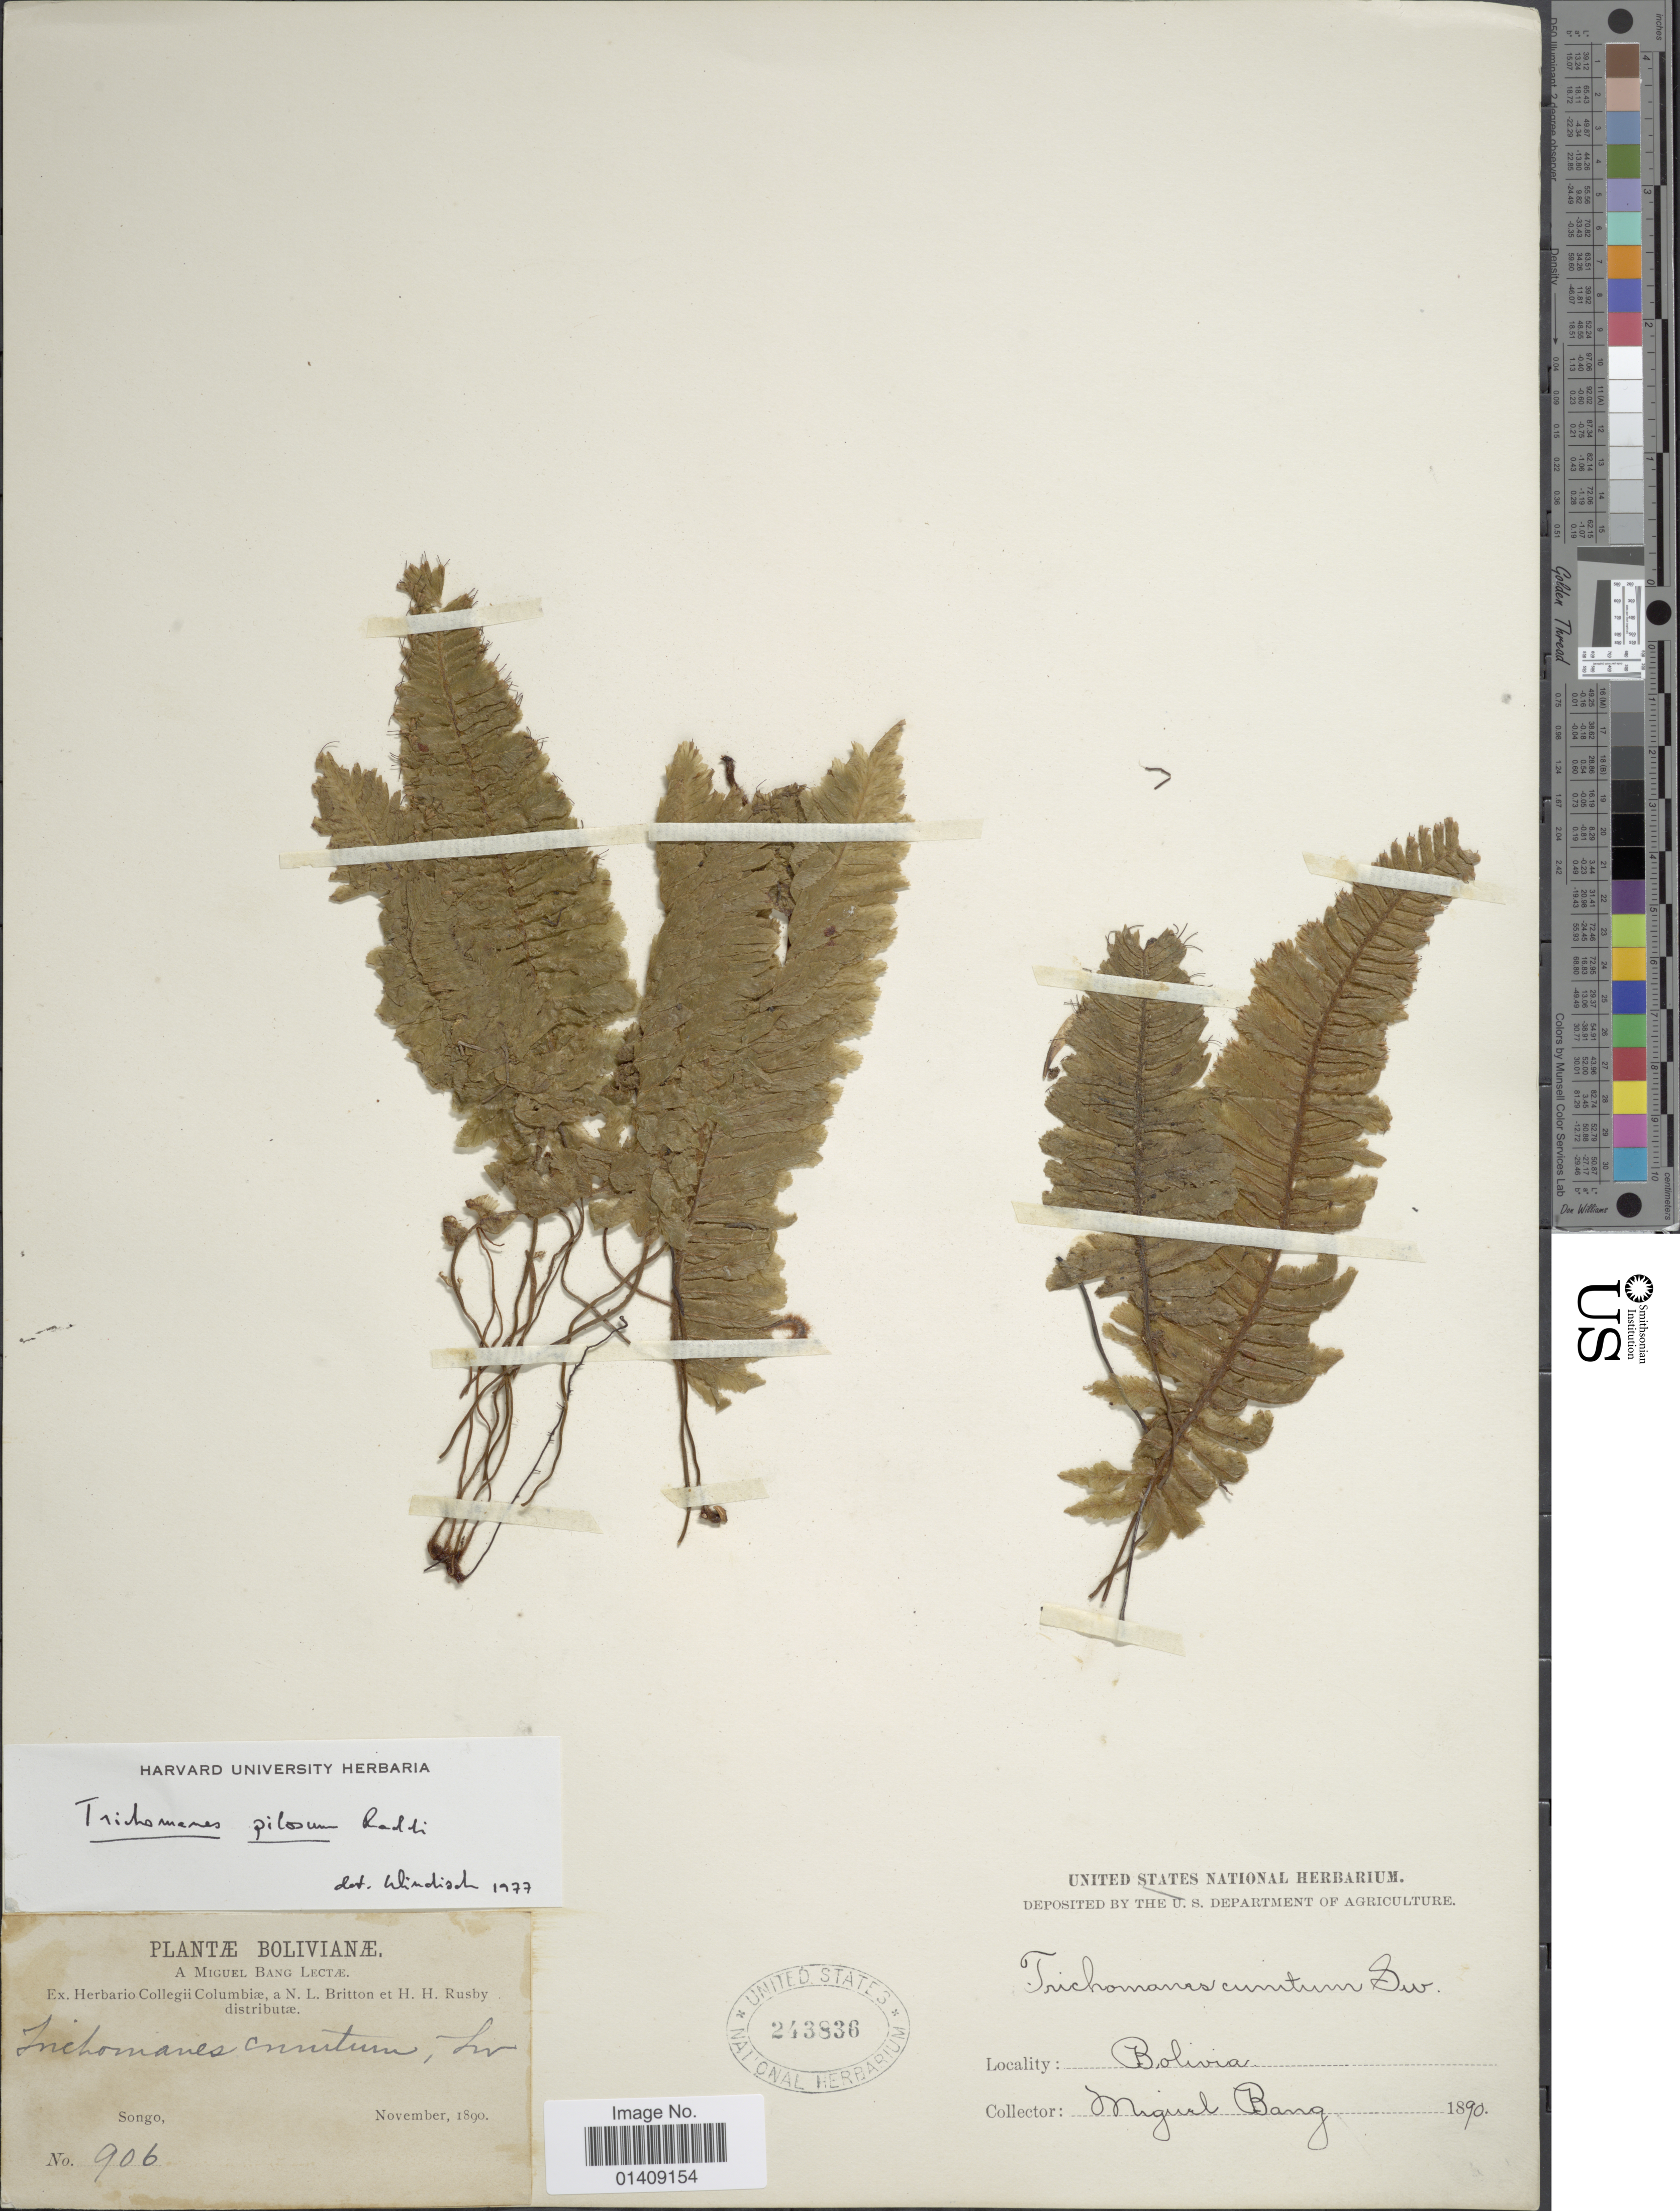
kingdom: Plantae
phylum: Tracheophyta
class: Polypodiopsida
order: Hymenophyllales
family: Hymenophyllaceae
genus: Trichomanes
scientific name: Trichomanes pilosum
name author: Raddi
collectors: M. Bang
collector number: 906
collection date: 1890-11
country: Bolivia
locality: Songo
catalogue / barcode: US 243836